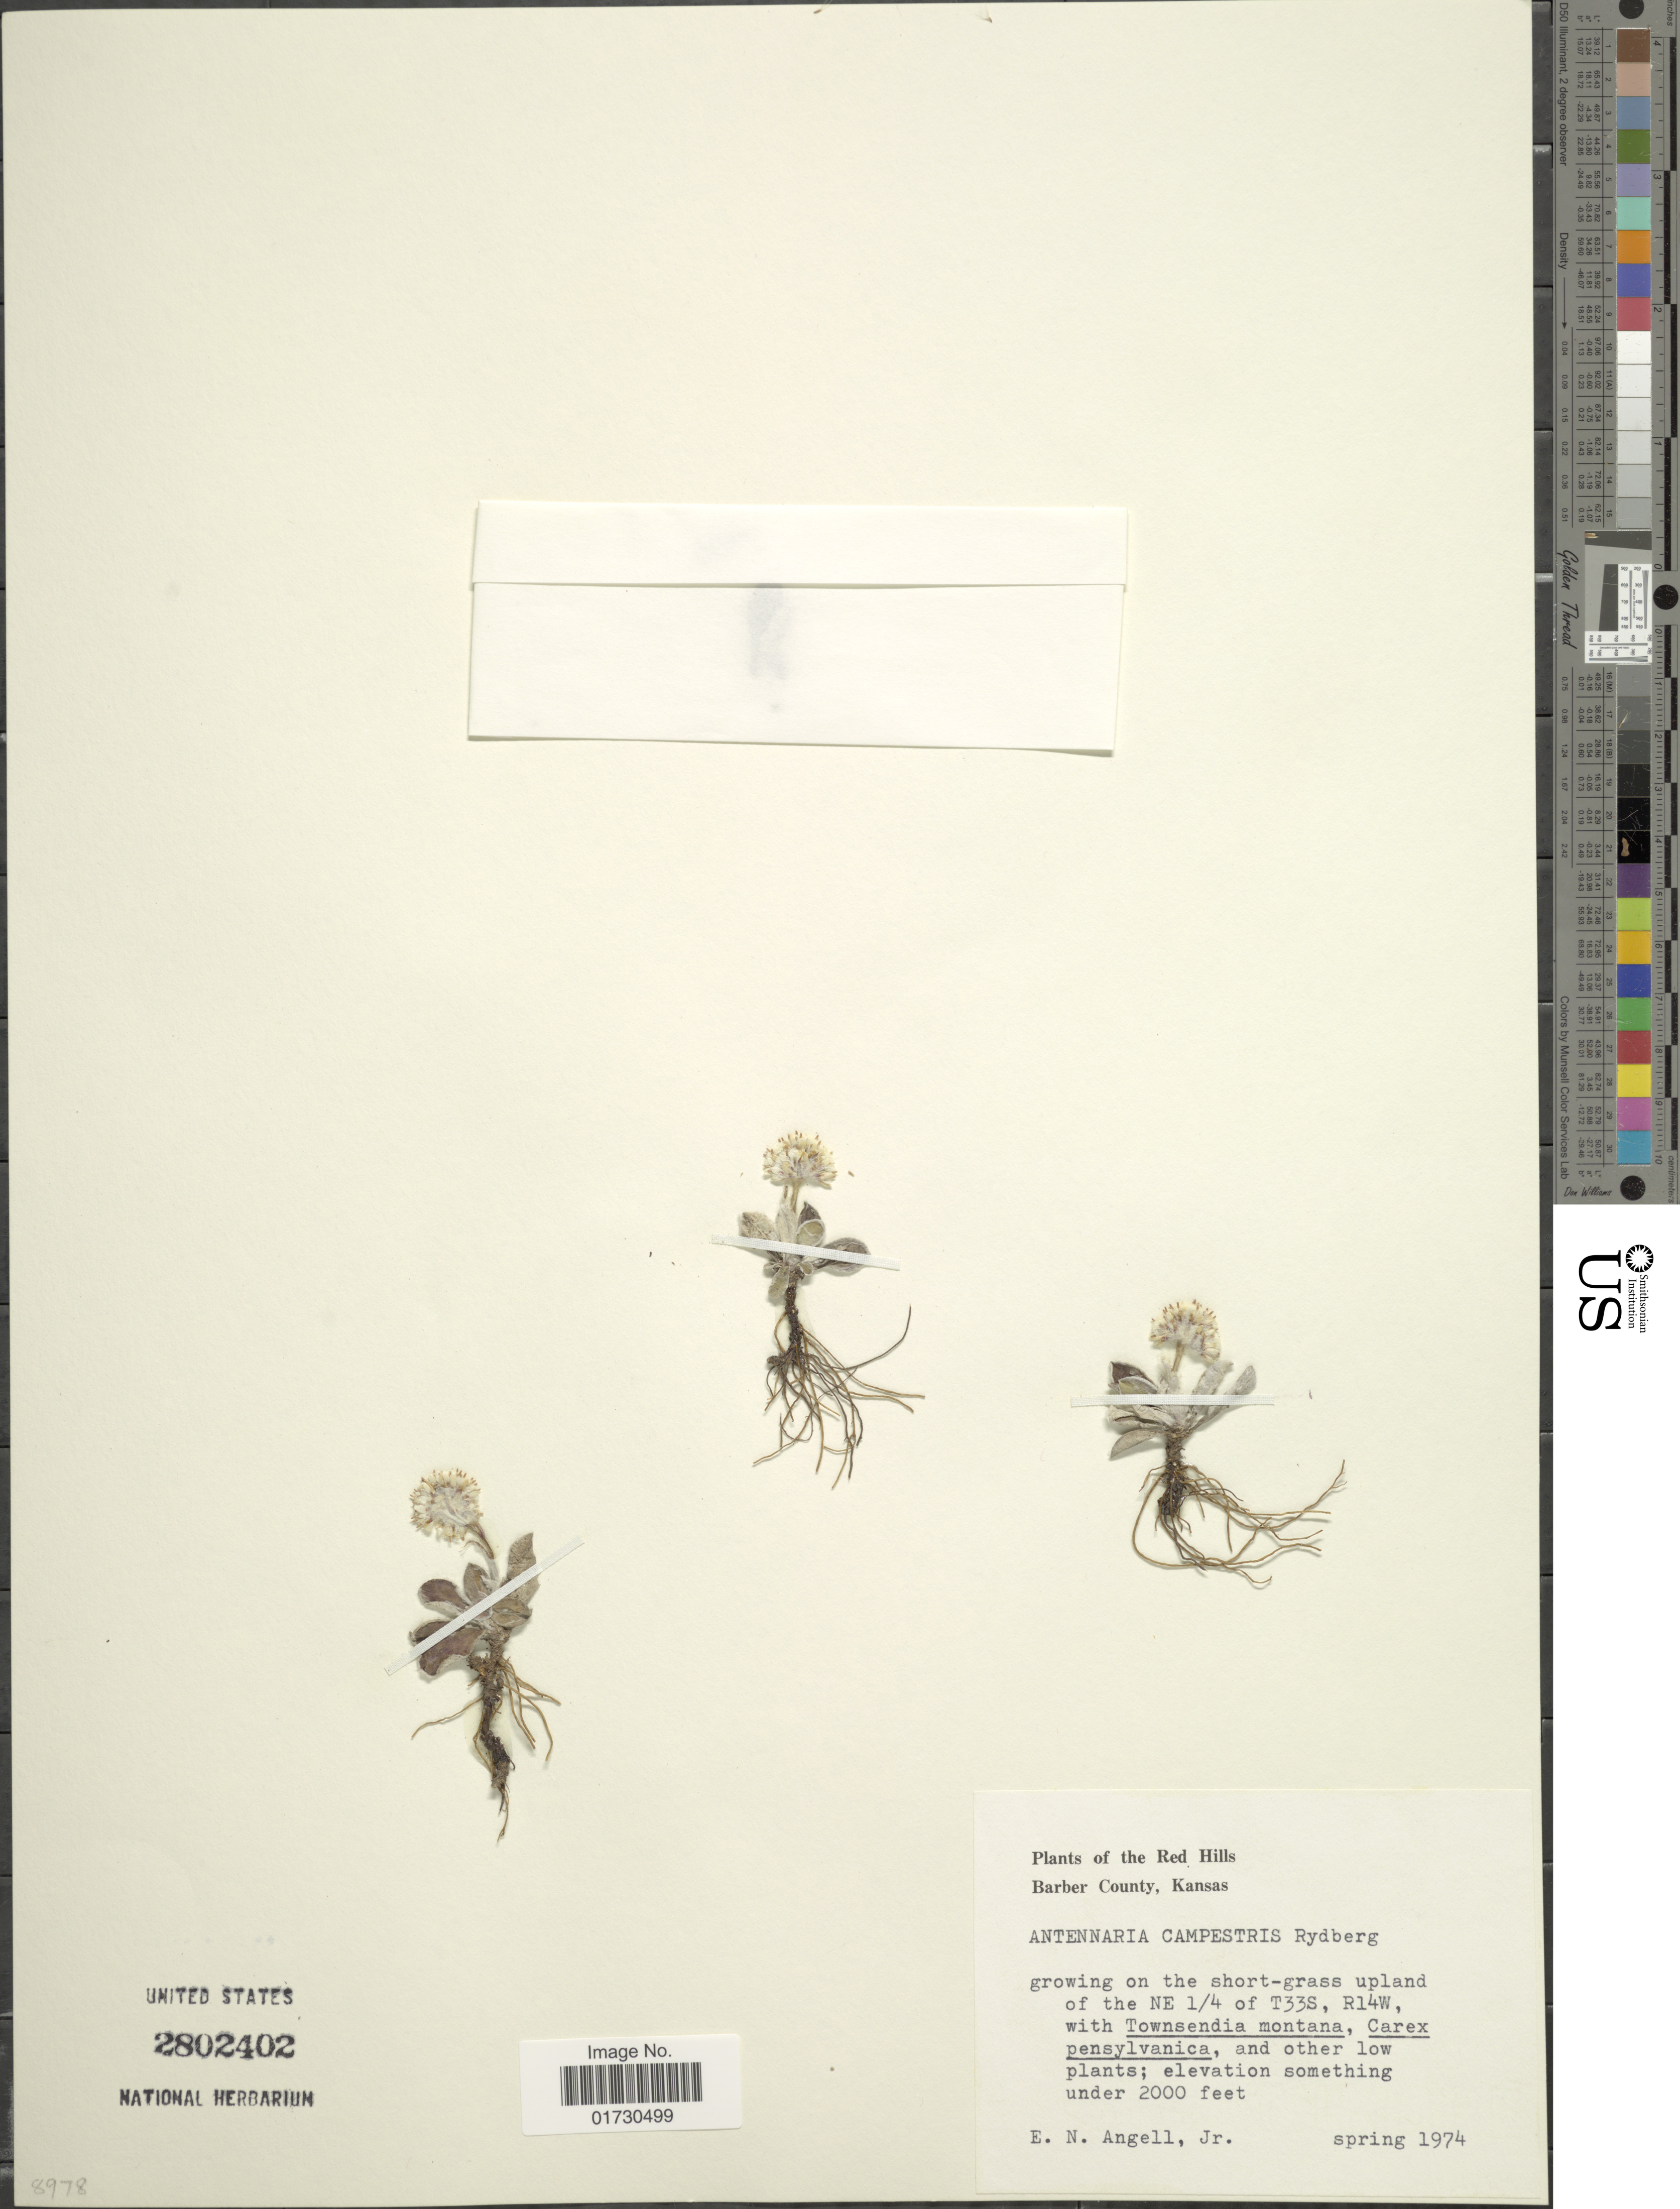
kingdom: Plantae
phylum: Tracheophyta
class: Magnoliopsida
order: Asterales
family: Asteraceae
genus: Antennaria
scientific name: Antennaria campestris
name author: Rydb.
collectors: J. Angell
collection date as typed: spring 1974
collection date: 1974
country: United States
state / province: Kansas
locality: The Red Hills, Barber County, upland NE 1/4 of T33S, R14W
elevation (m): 610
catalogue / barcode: US 2802402